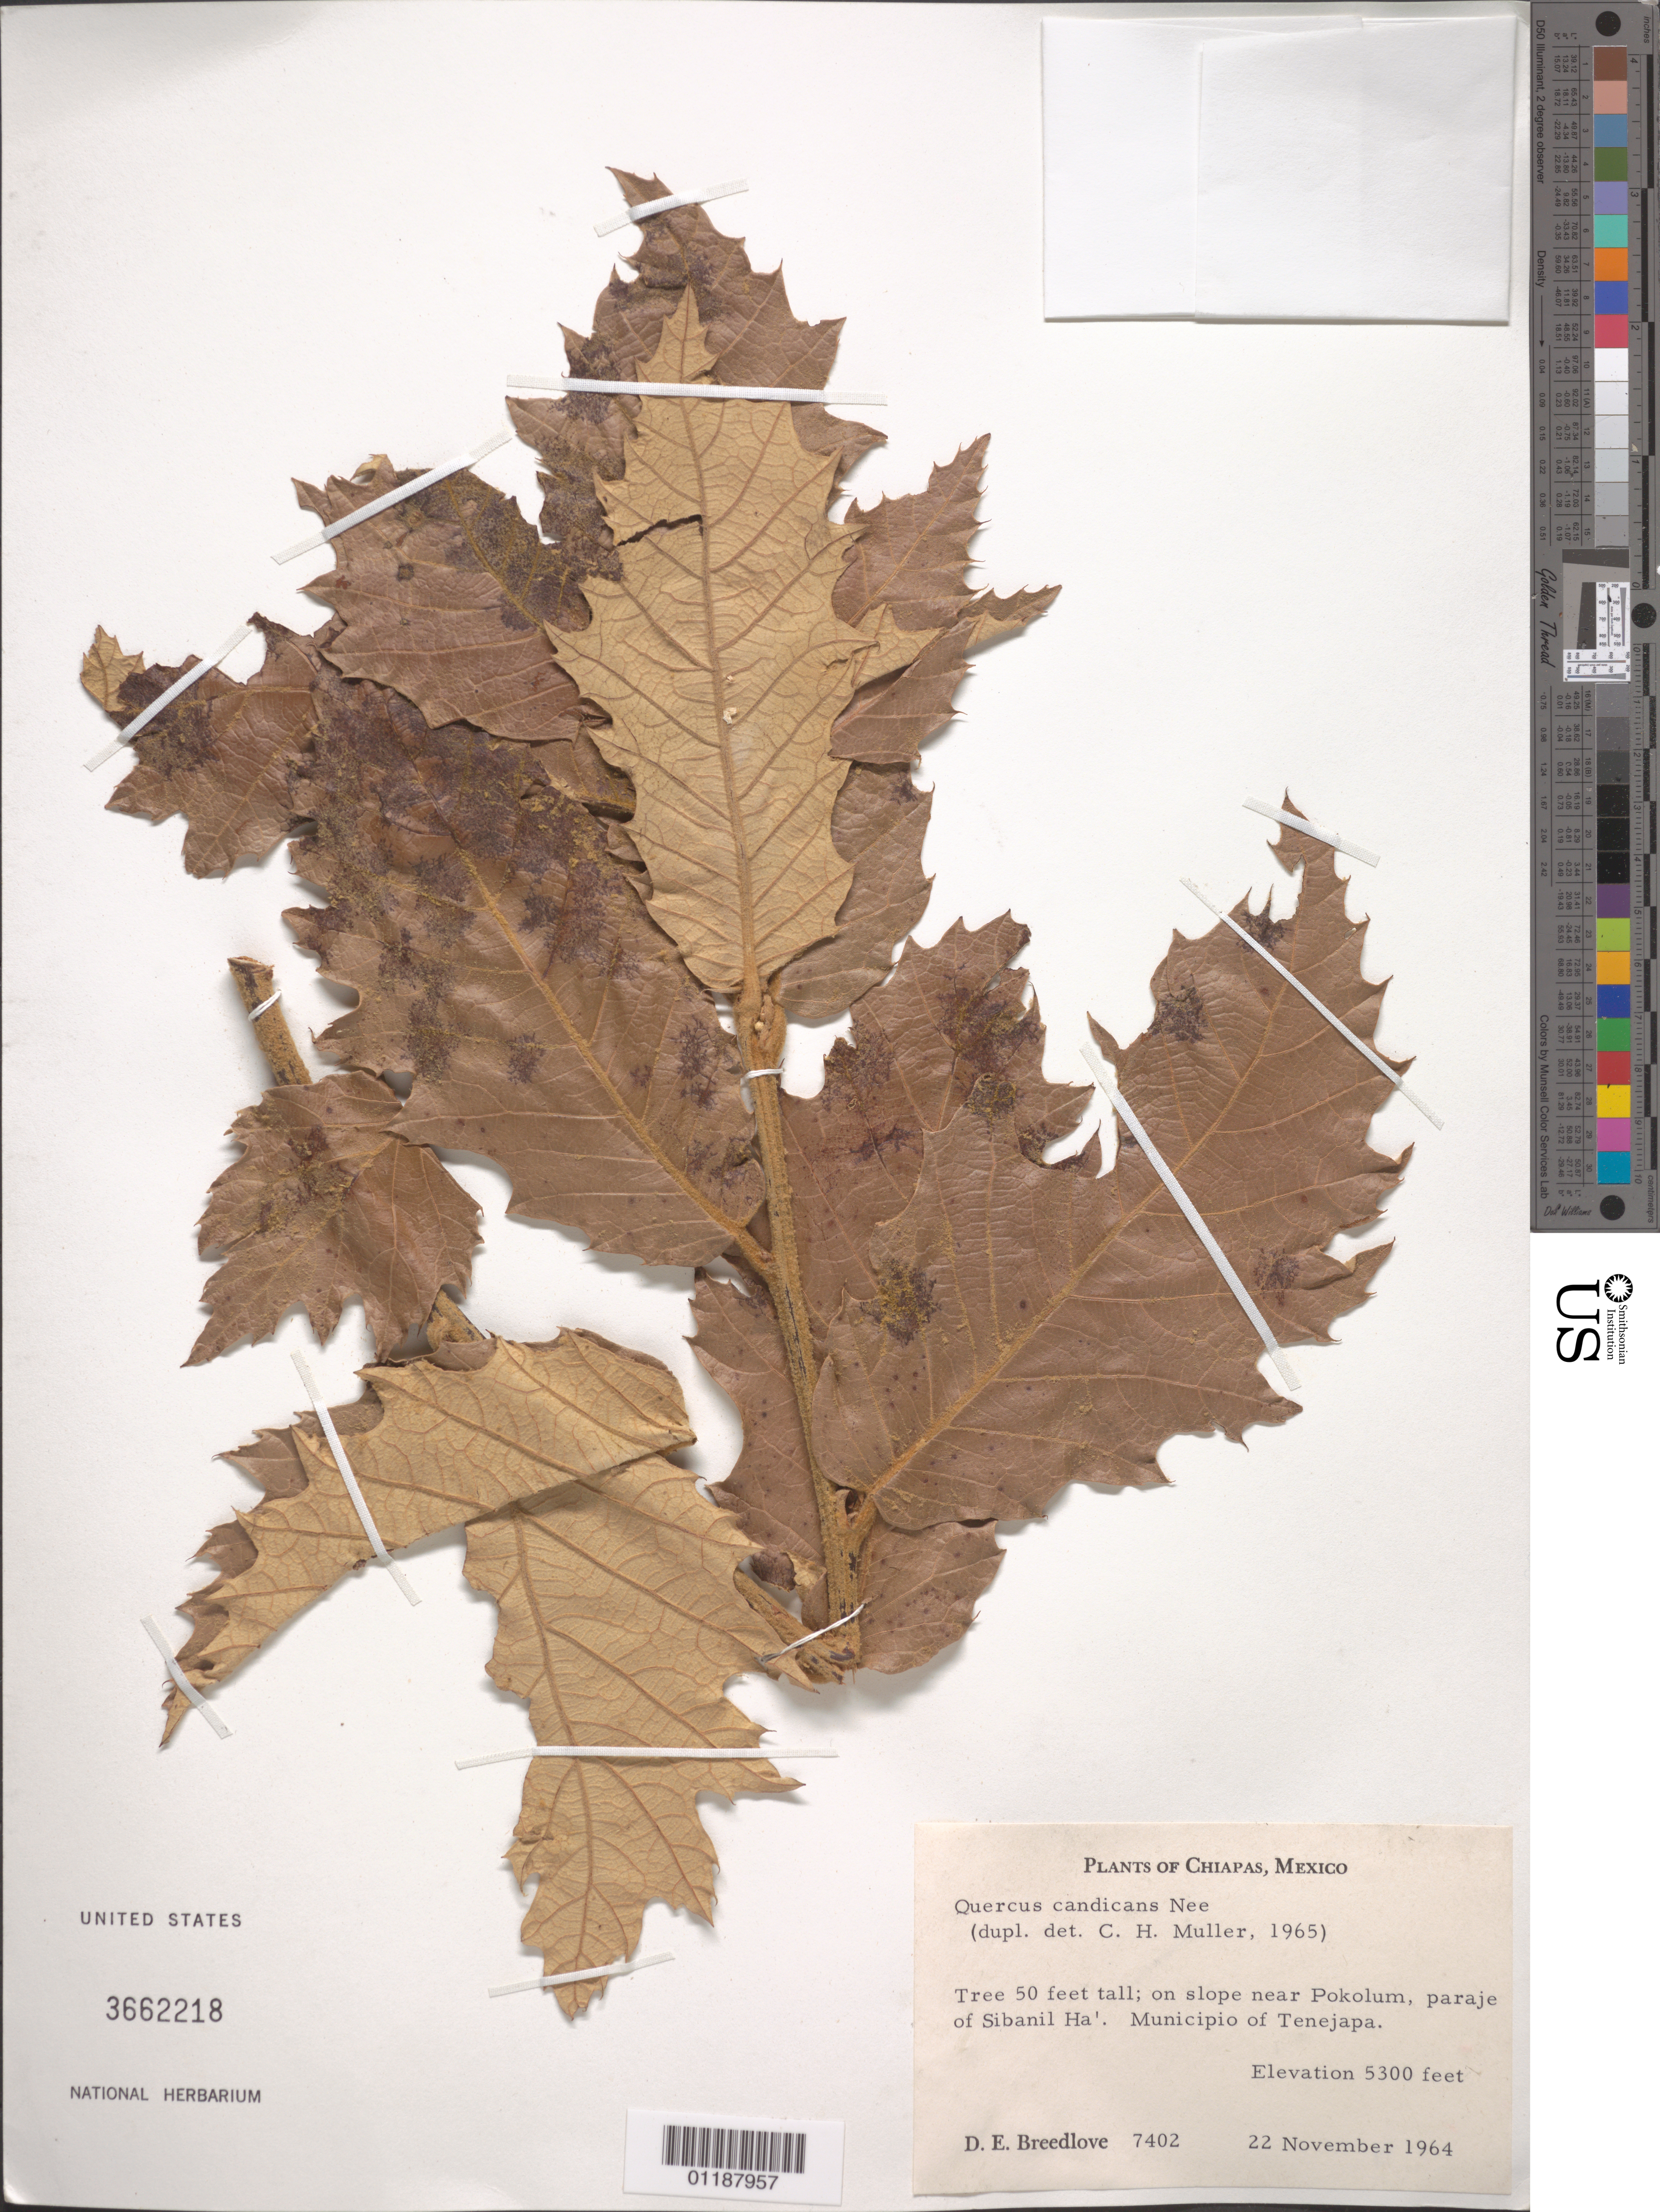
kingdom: Plantae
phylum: Tracheophyta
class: Magnoliopsida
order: Fagales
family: Fagaceae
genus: Quercus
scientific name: Quercus candicans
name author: Née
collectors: D. E. Breedlove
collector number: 7402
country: Mexico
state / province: Chiapas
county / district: Tenejapa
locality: Near Pokolum, paraje of Sibanil Ha'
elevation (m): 1615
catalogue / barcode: US 3662218